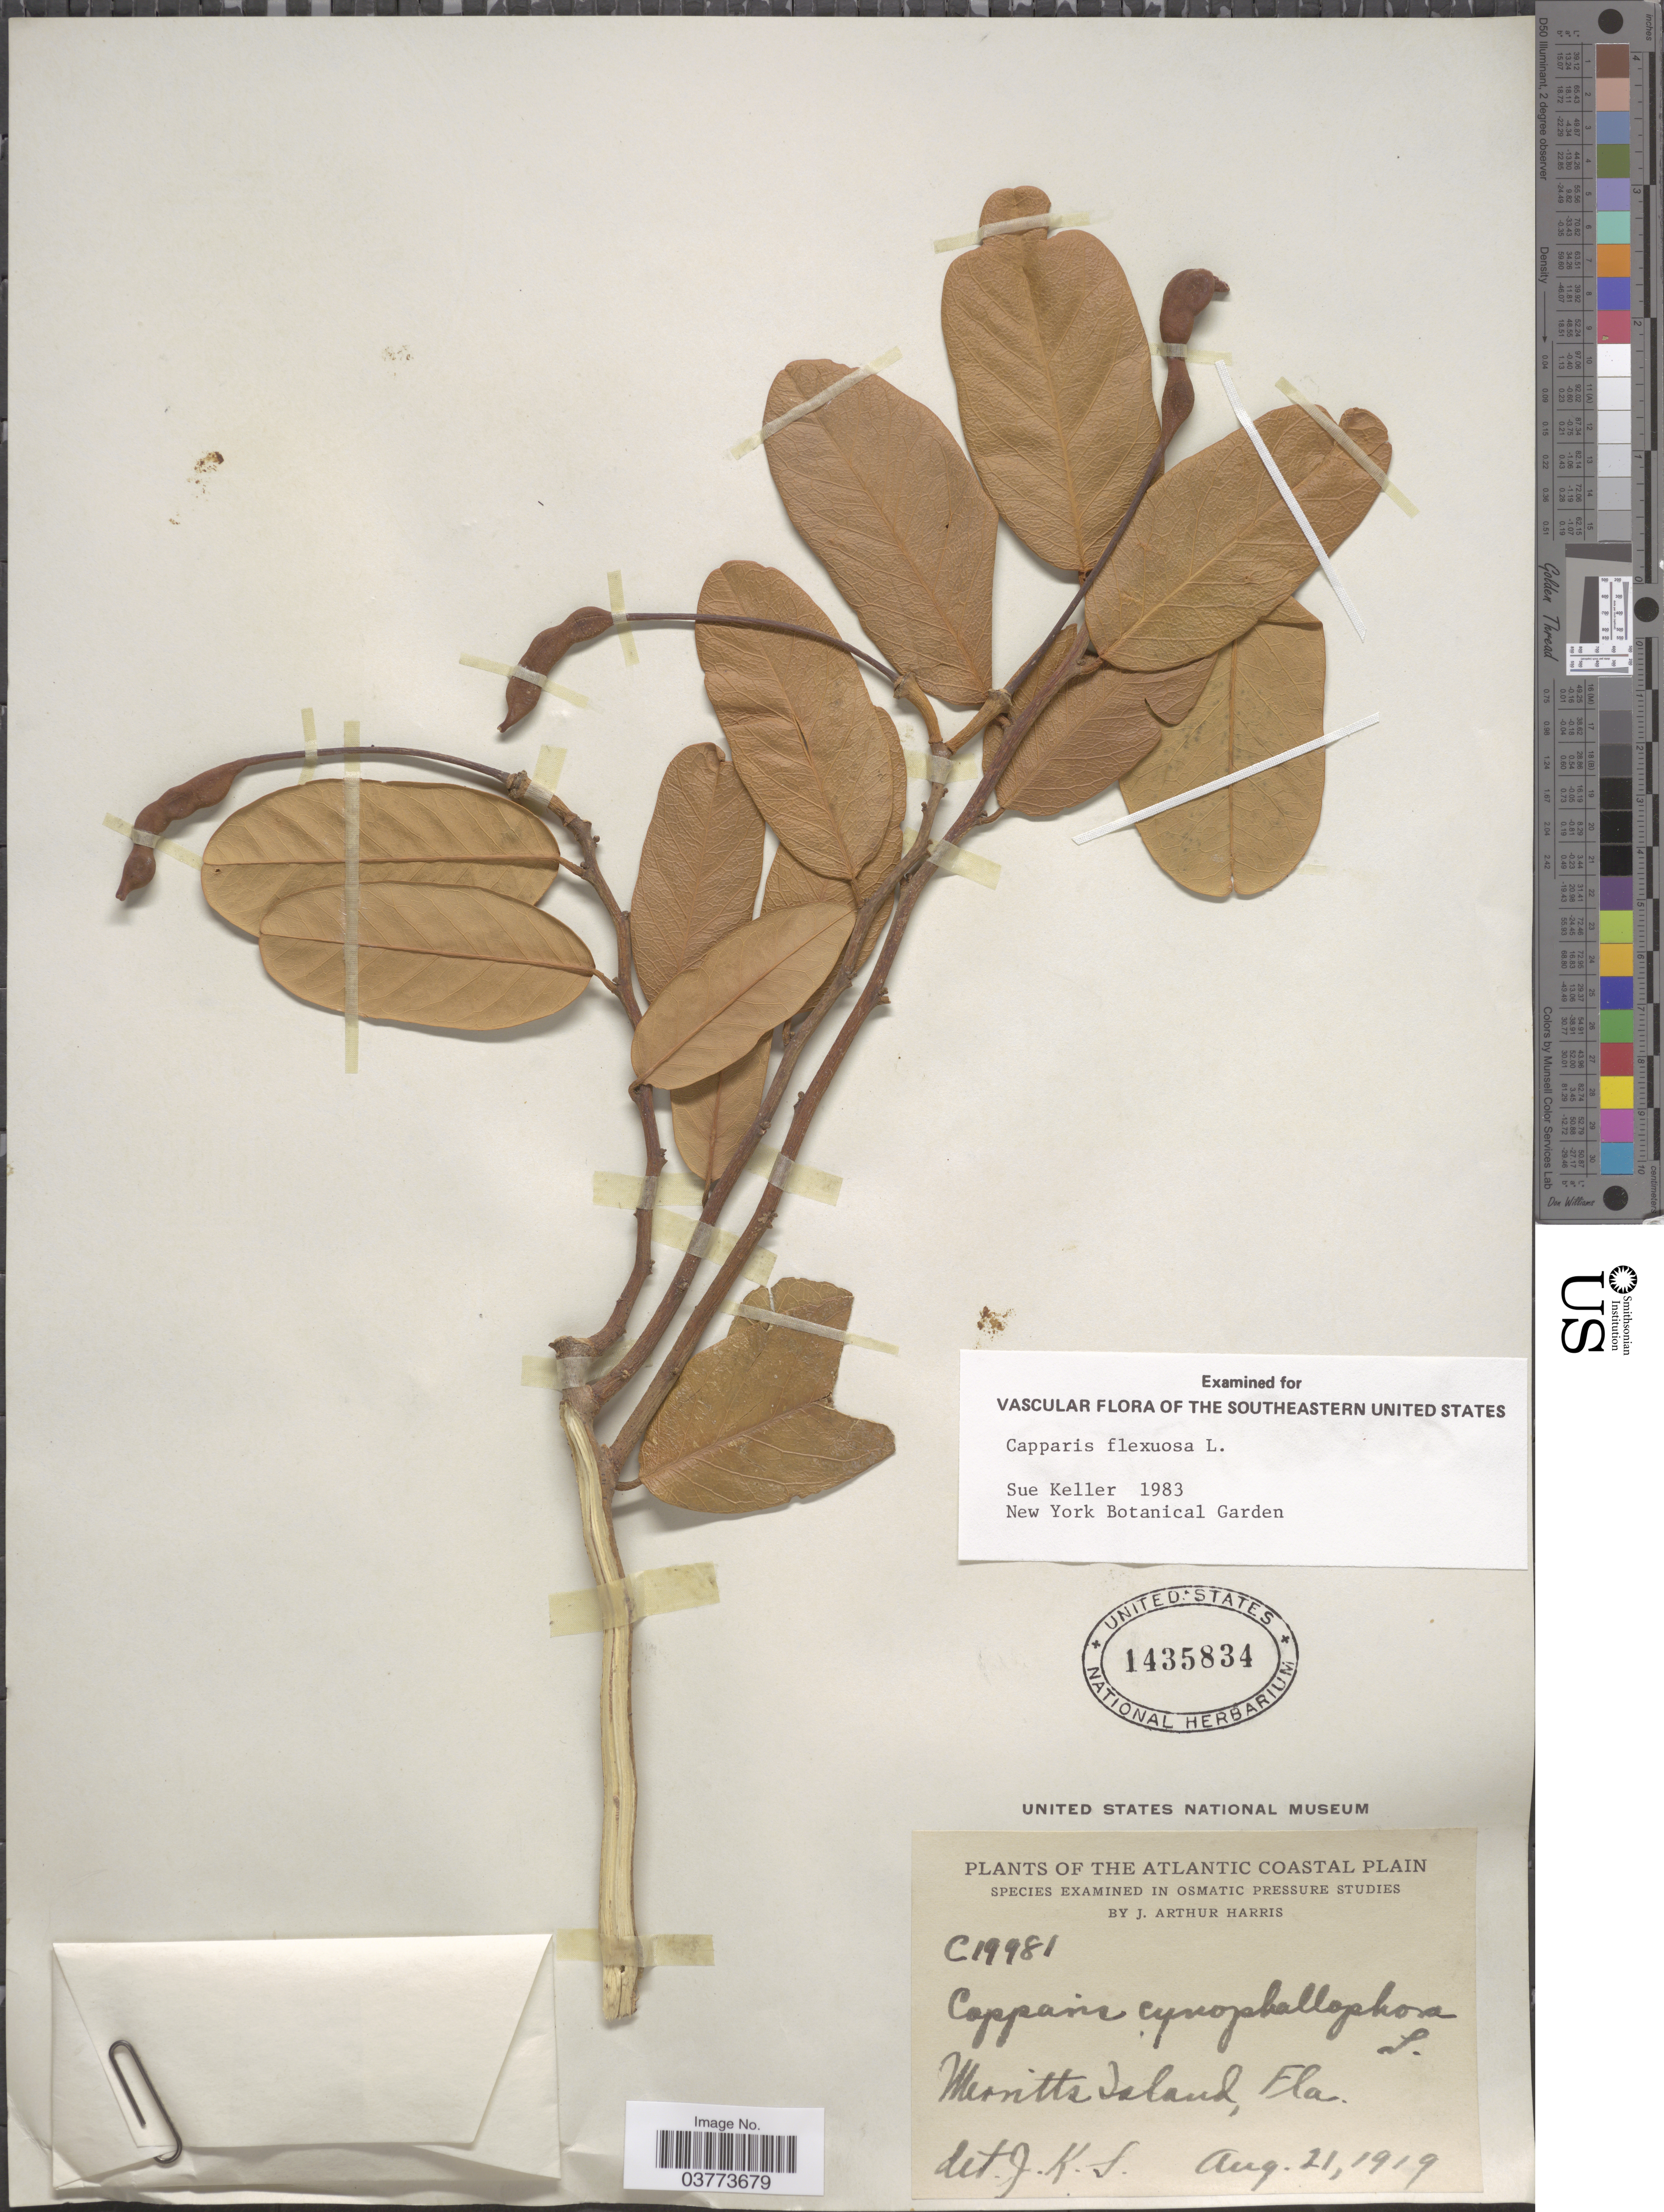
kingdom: Plantae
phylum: Tracheophyta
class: Magnoliopsida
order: Brassicales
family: Capparaceae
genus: Cynophalla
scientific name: Cynophalla flexuosa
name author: (L.) J. Presl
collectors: J. A. Harris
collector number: C19981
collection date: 1919-08-21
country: United States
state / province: Florida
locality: The Atlantic Coastal Plain. Mernitts Island.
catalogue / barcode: US 1435834